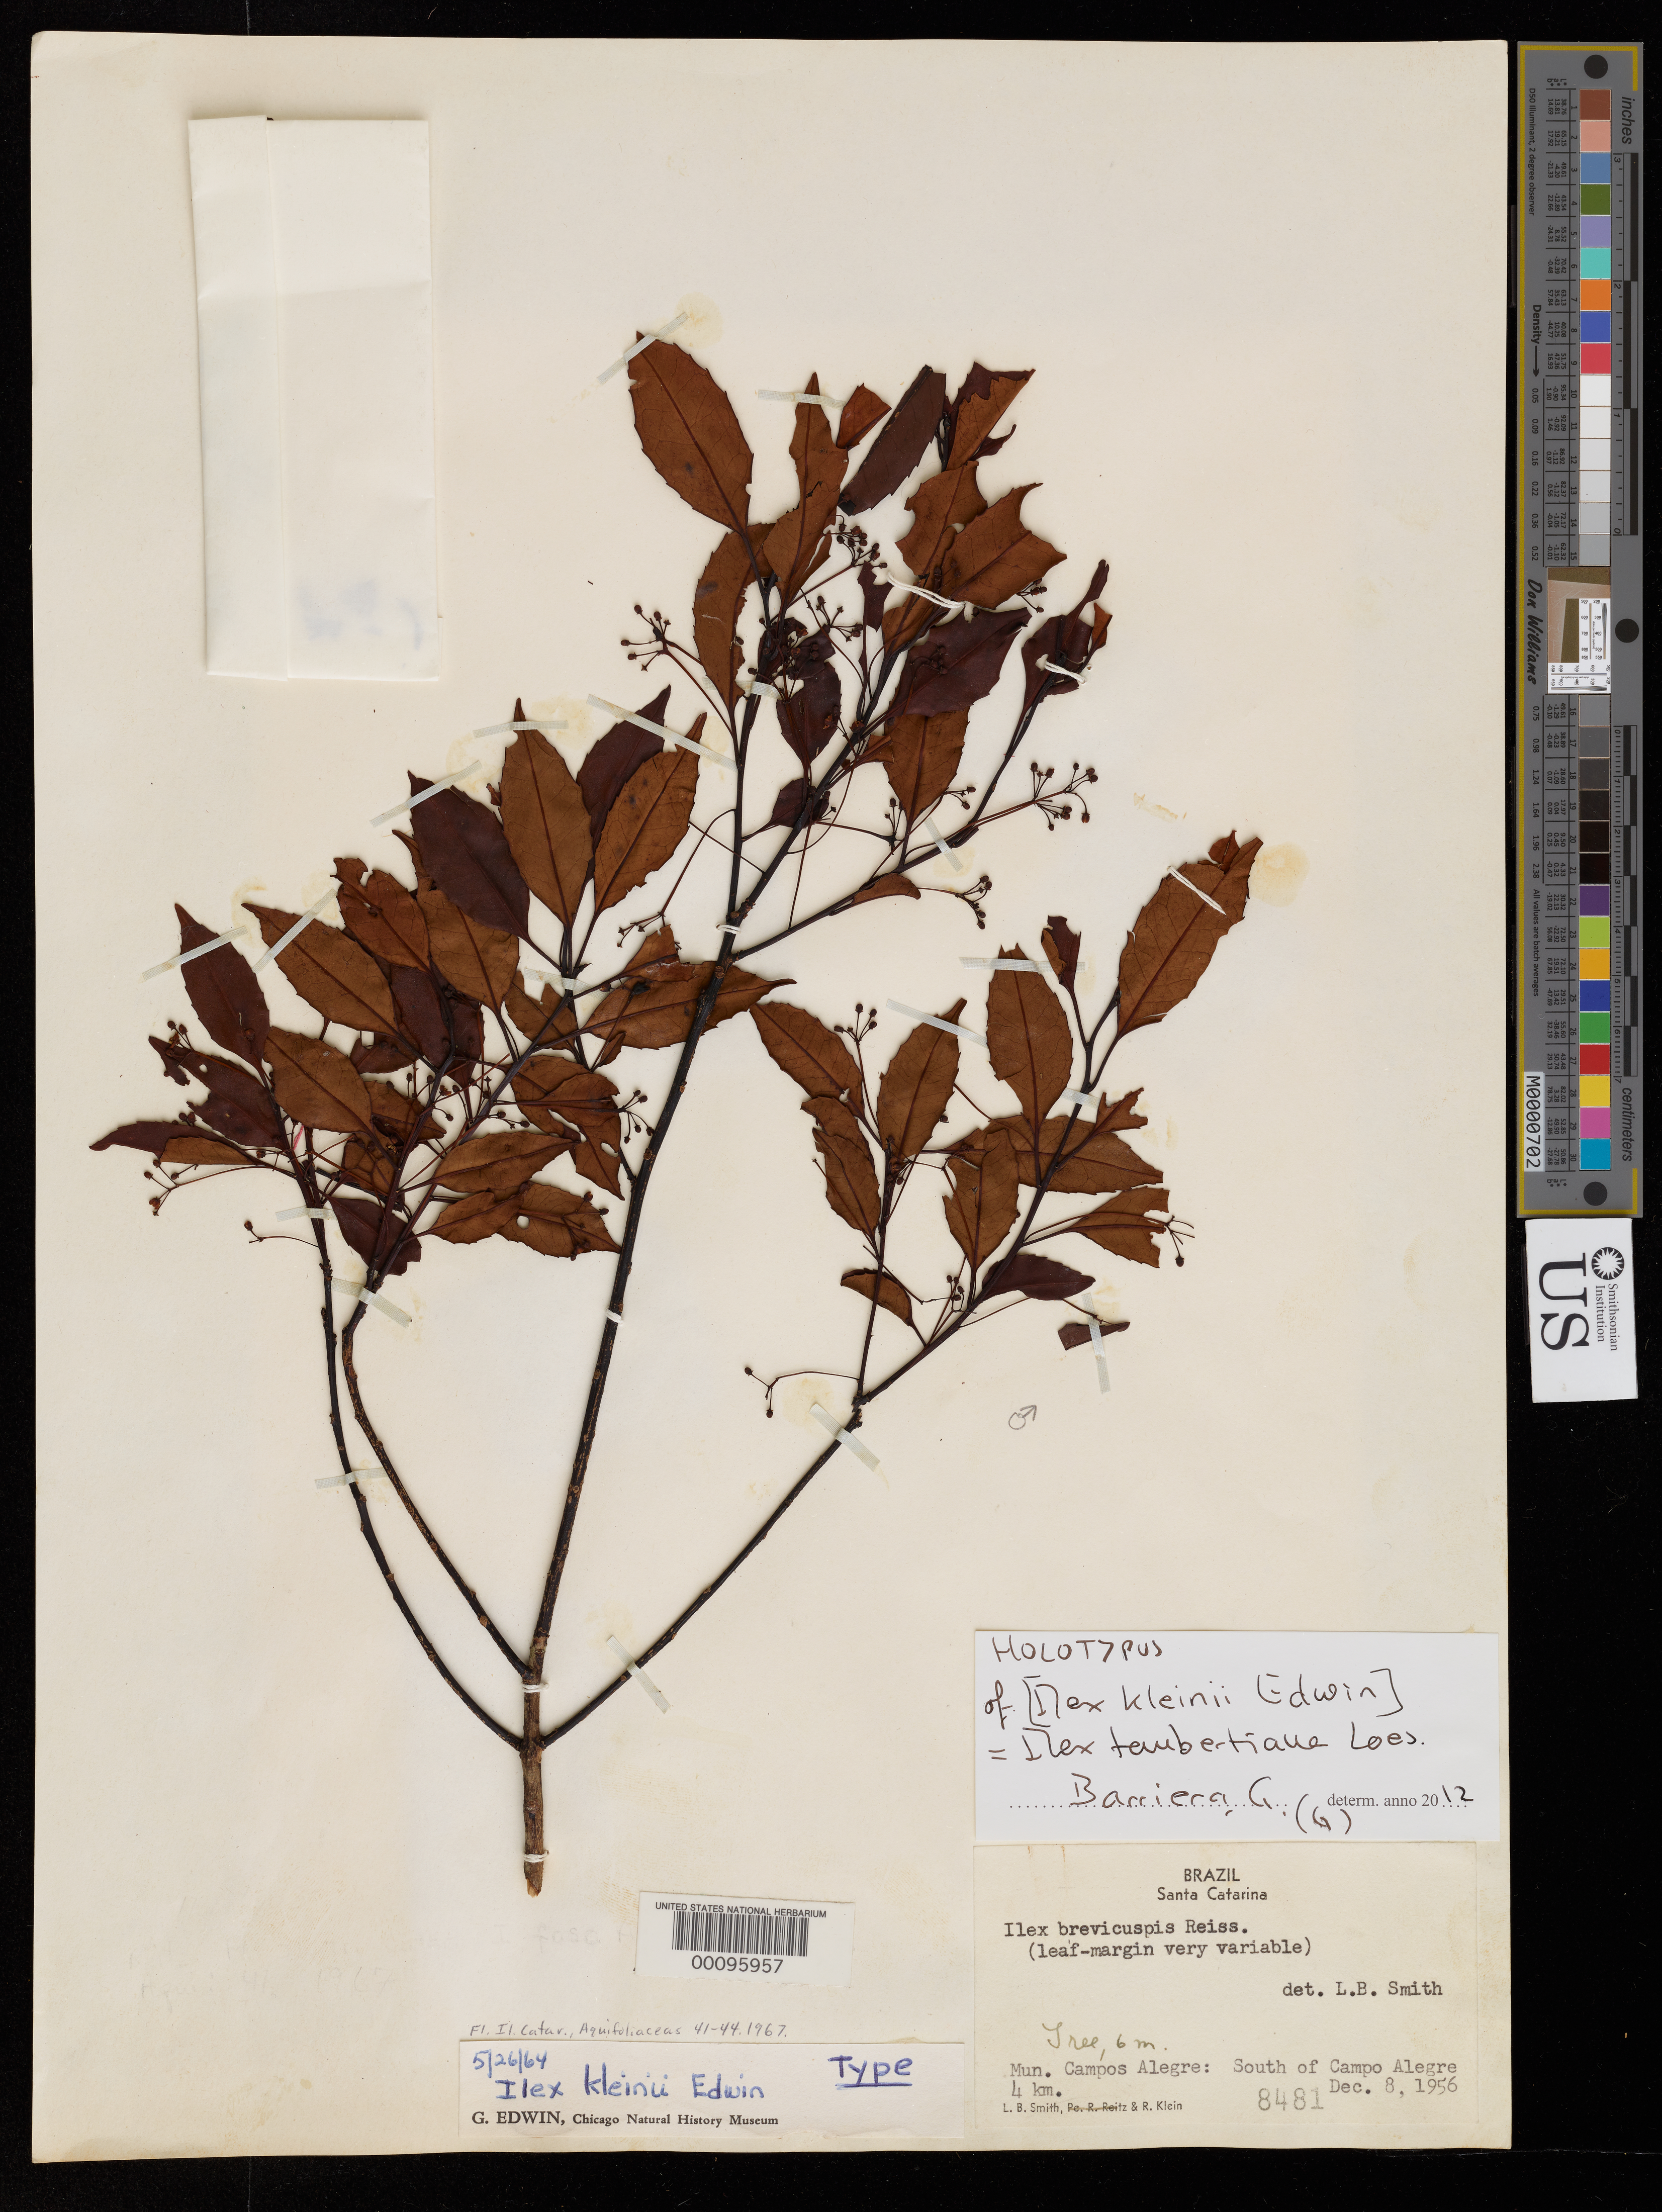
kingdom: Plantae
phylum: Tracheophyta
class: Magnoliopsida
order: Aquifoliales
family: Aquifoliaceae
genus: Ilex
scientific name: Ilex kleinii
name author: Edwin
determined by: Barriera, Gabrielle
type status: Holotype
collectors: L. Smith & R. M. Klein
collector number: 8481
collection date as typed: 08 Dec 1956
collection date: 1956-12-08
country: Brazil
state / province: Santa Catarina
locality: Campos Alegre.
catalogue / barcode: US 2267667